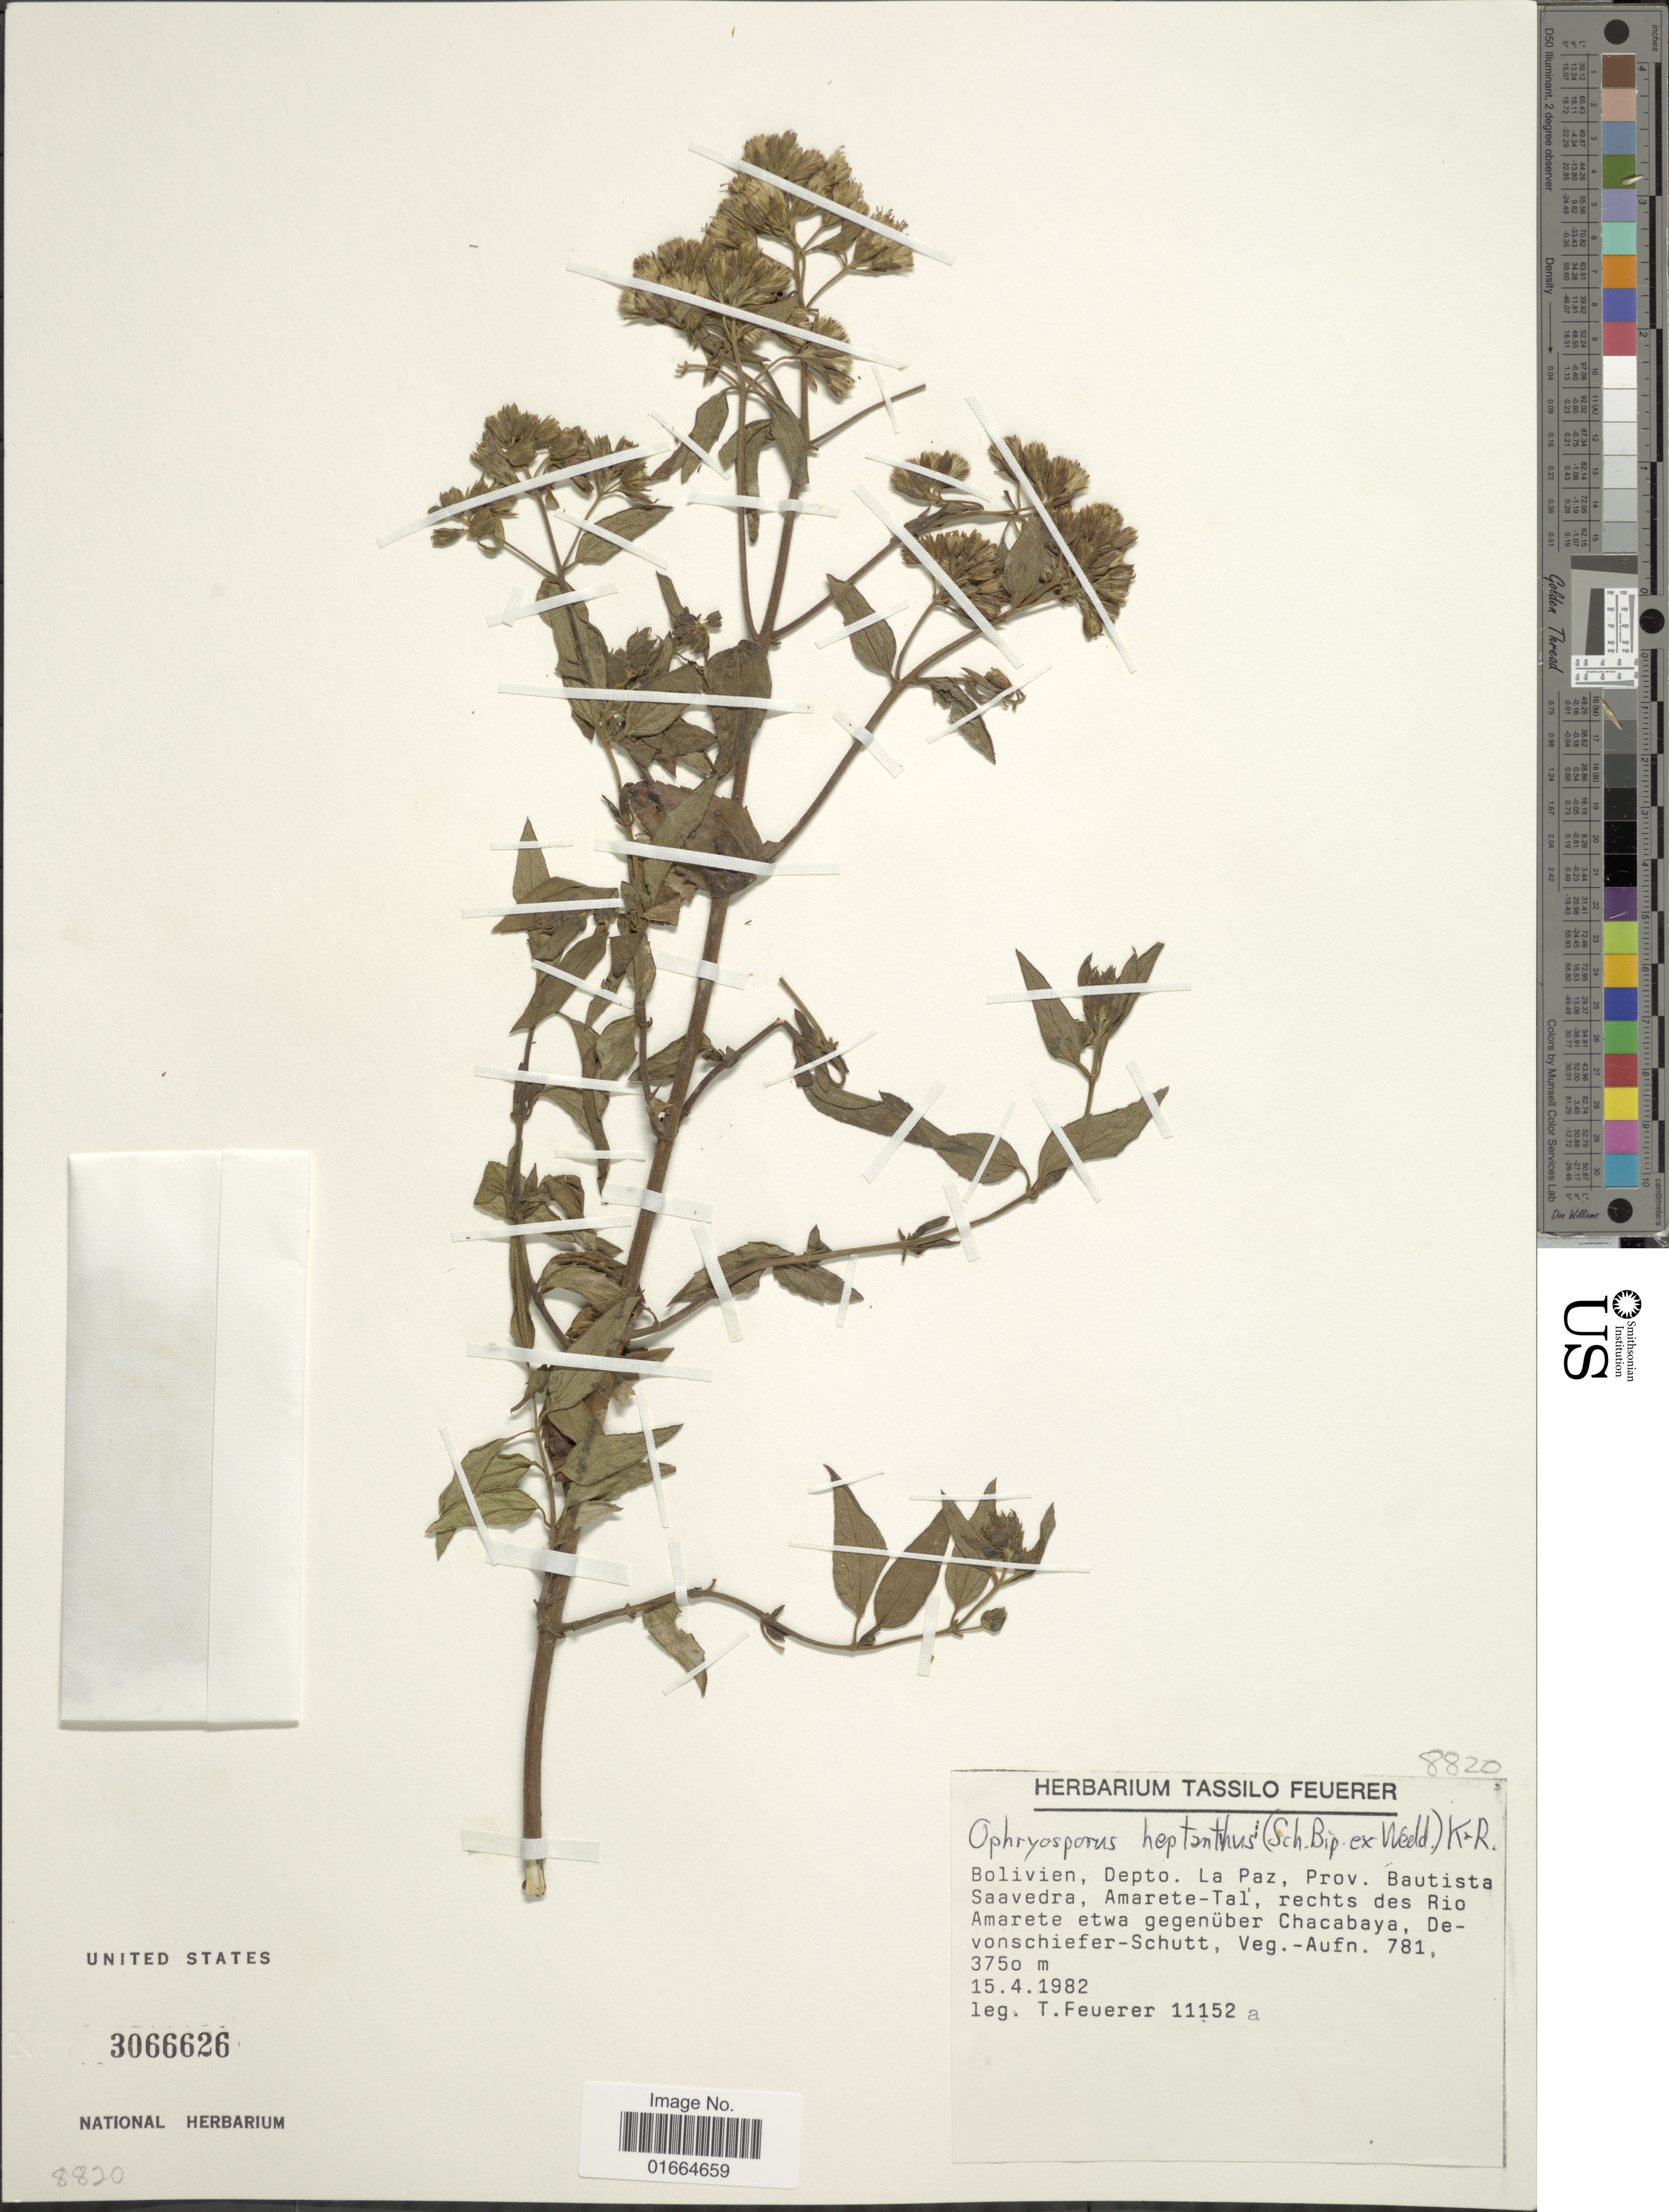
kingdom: Plantae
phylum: Tracheophyta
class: Magnoliopsida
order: Asterales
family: Asteraceae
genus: Ophryosporus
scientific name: Ophryosporus heptanthus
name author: (Sch. Bip. ex Wedd.) R.M. King & H. Rob.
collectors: T. Feuerer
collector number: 11152a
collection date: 1982-04-15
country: Bolivia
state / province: La Paz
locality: Bolivien, Depto. La Paz, Prov. Bautista Saavedra, Amarete-Tal, rechts des Rio Amarete etwa gegenuber Chacabaya, Devonschiefer-Schutt, Veg. - Aufn. 781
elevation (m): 3750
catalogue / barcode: US 3066626